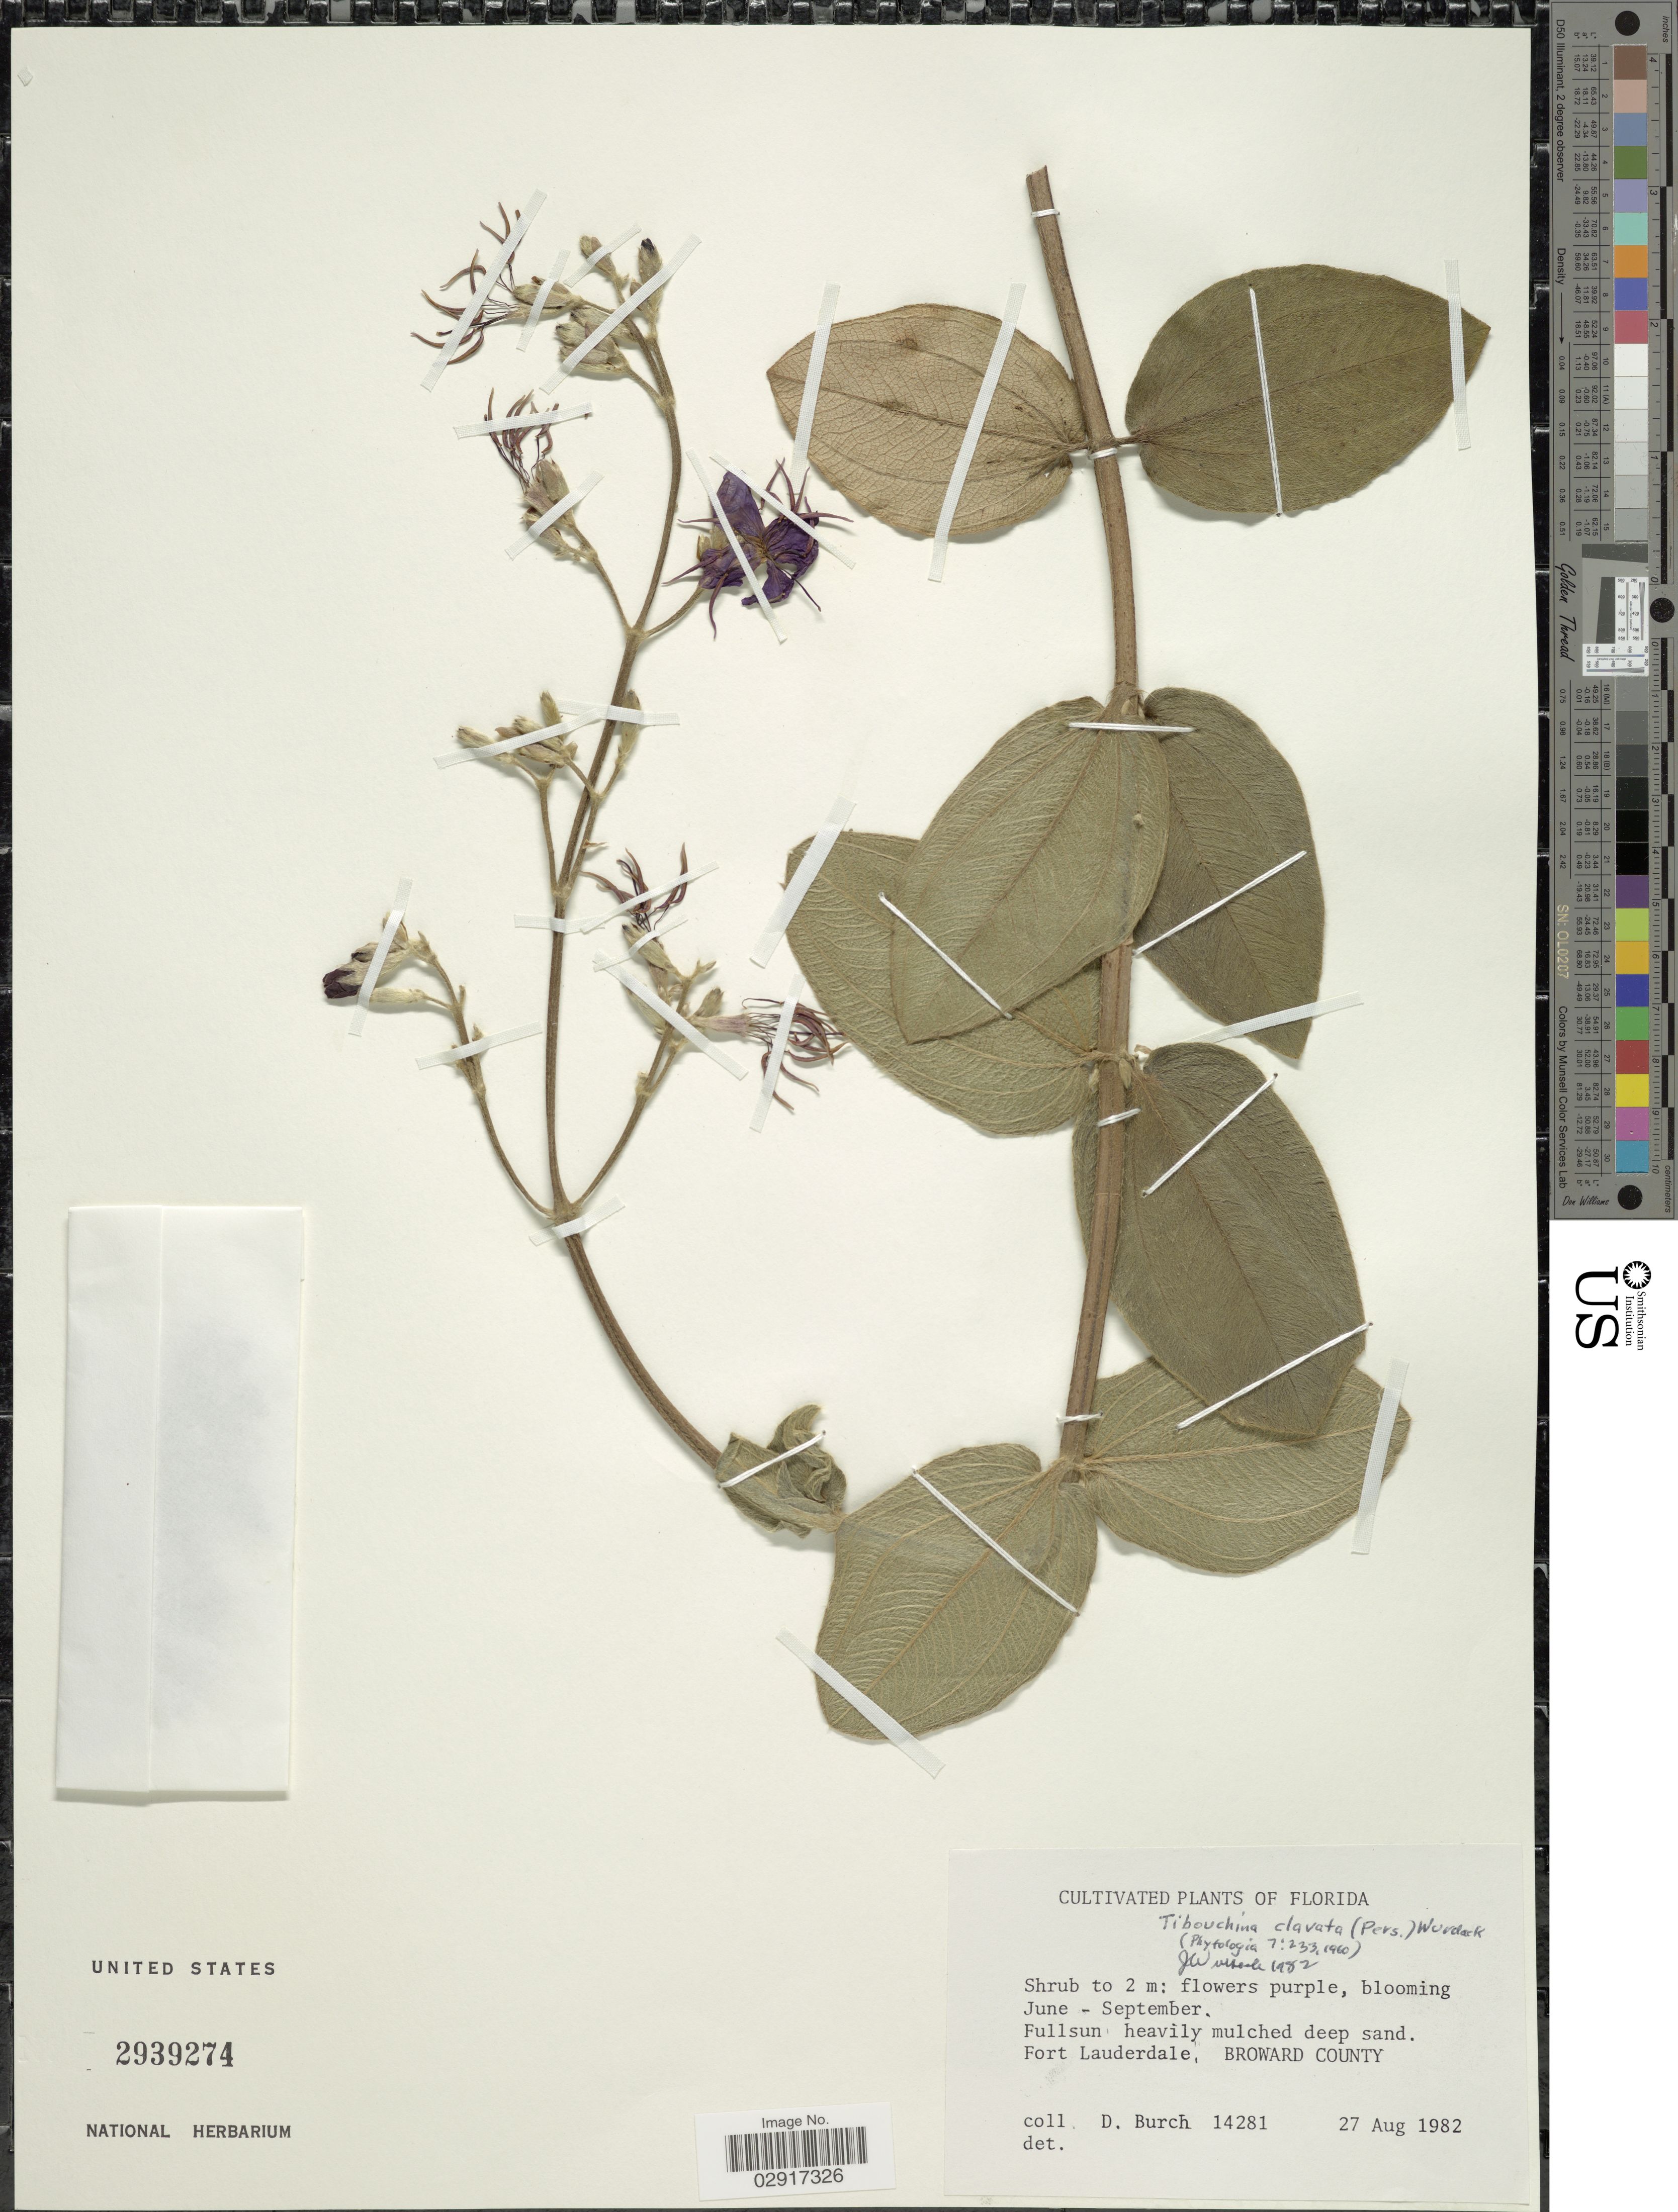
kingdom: Plantae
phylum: Tracheophyta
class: Magnoliopsida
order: Myrtales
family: Melastomataceae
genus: Pleroma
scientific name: Pleroma clavatum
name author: (Pers.) P.J.F. Guim. & Michelang.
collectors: D. Burch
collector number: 14281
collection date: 1982-08-27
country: United States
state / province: Florida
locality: Fort Lauderdale, Broward County.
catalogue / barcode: US 2939274